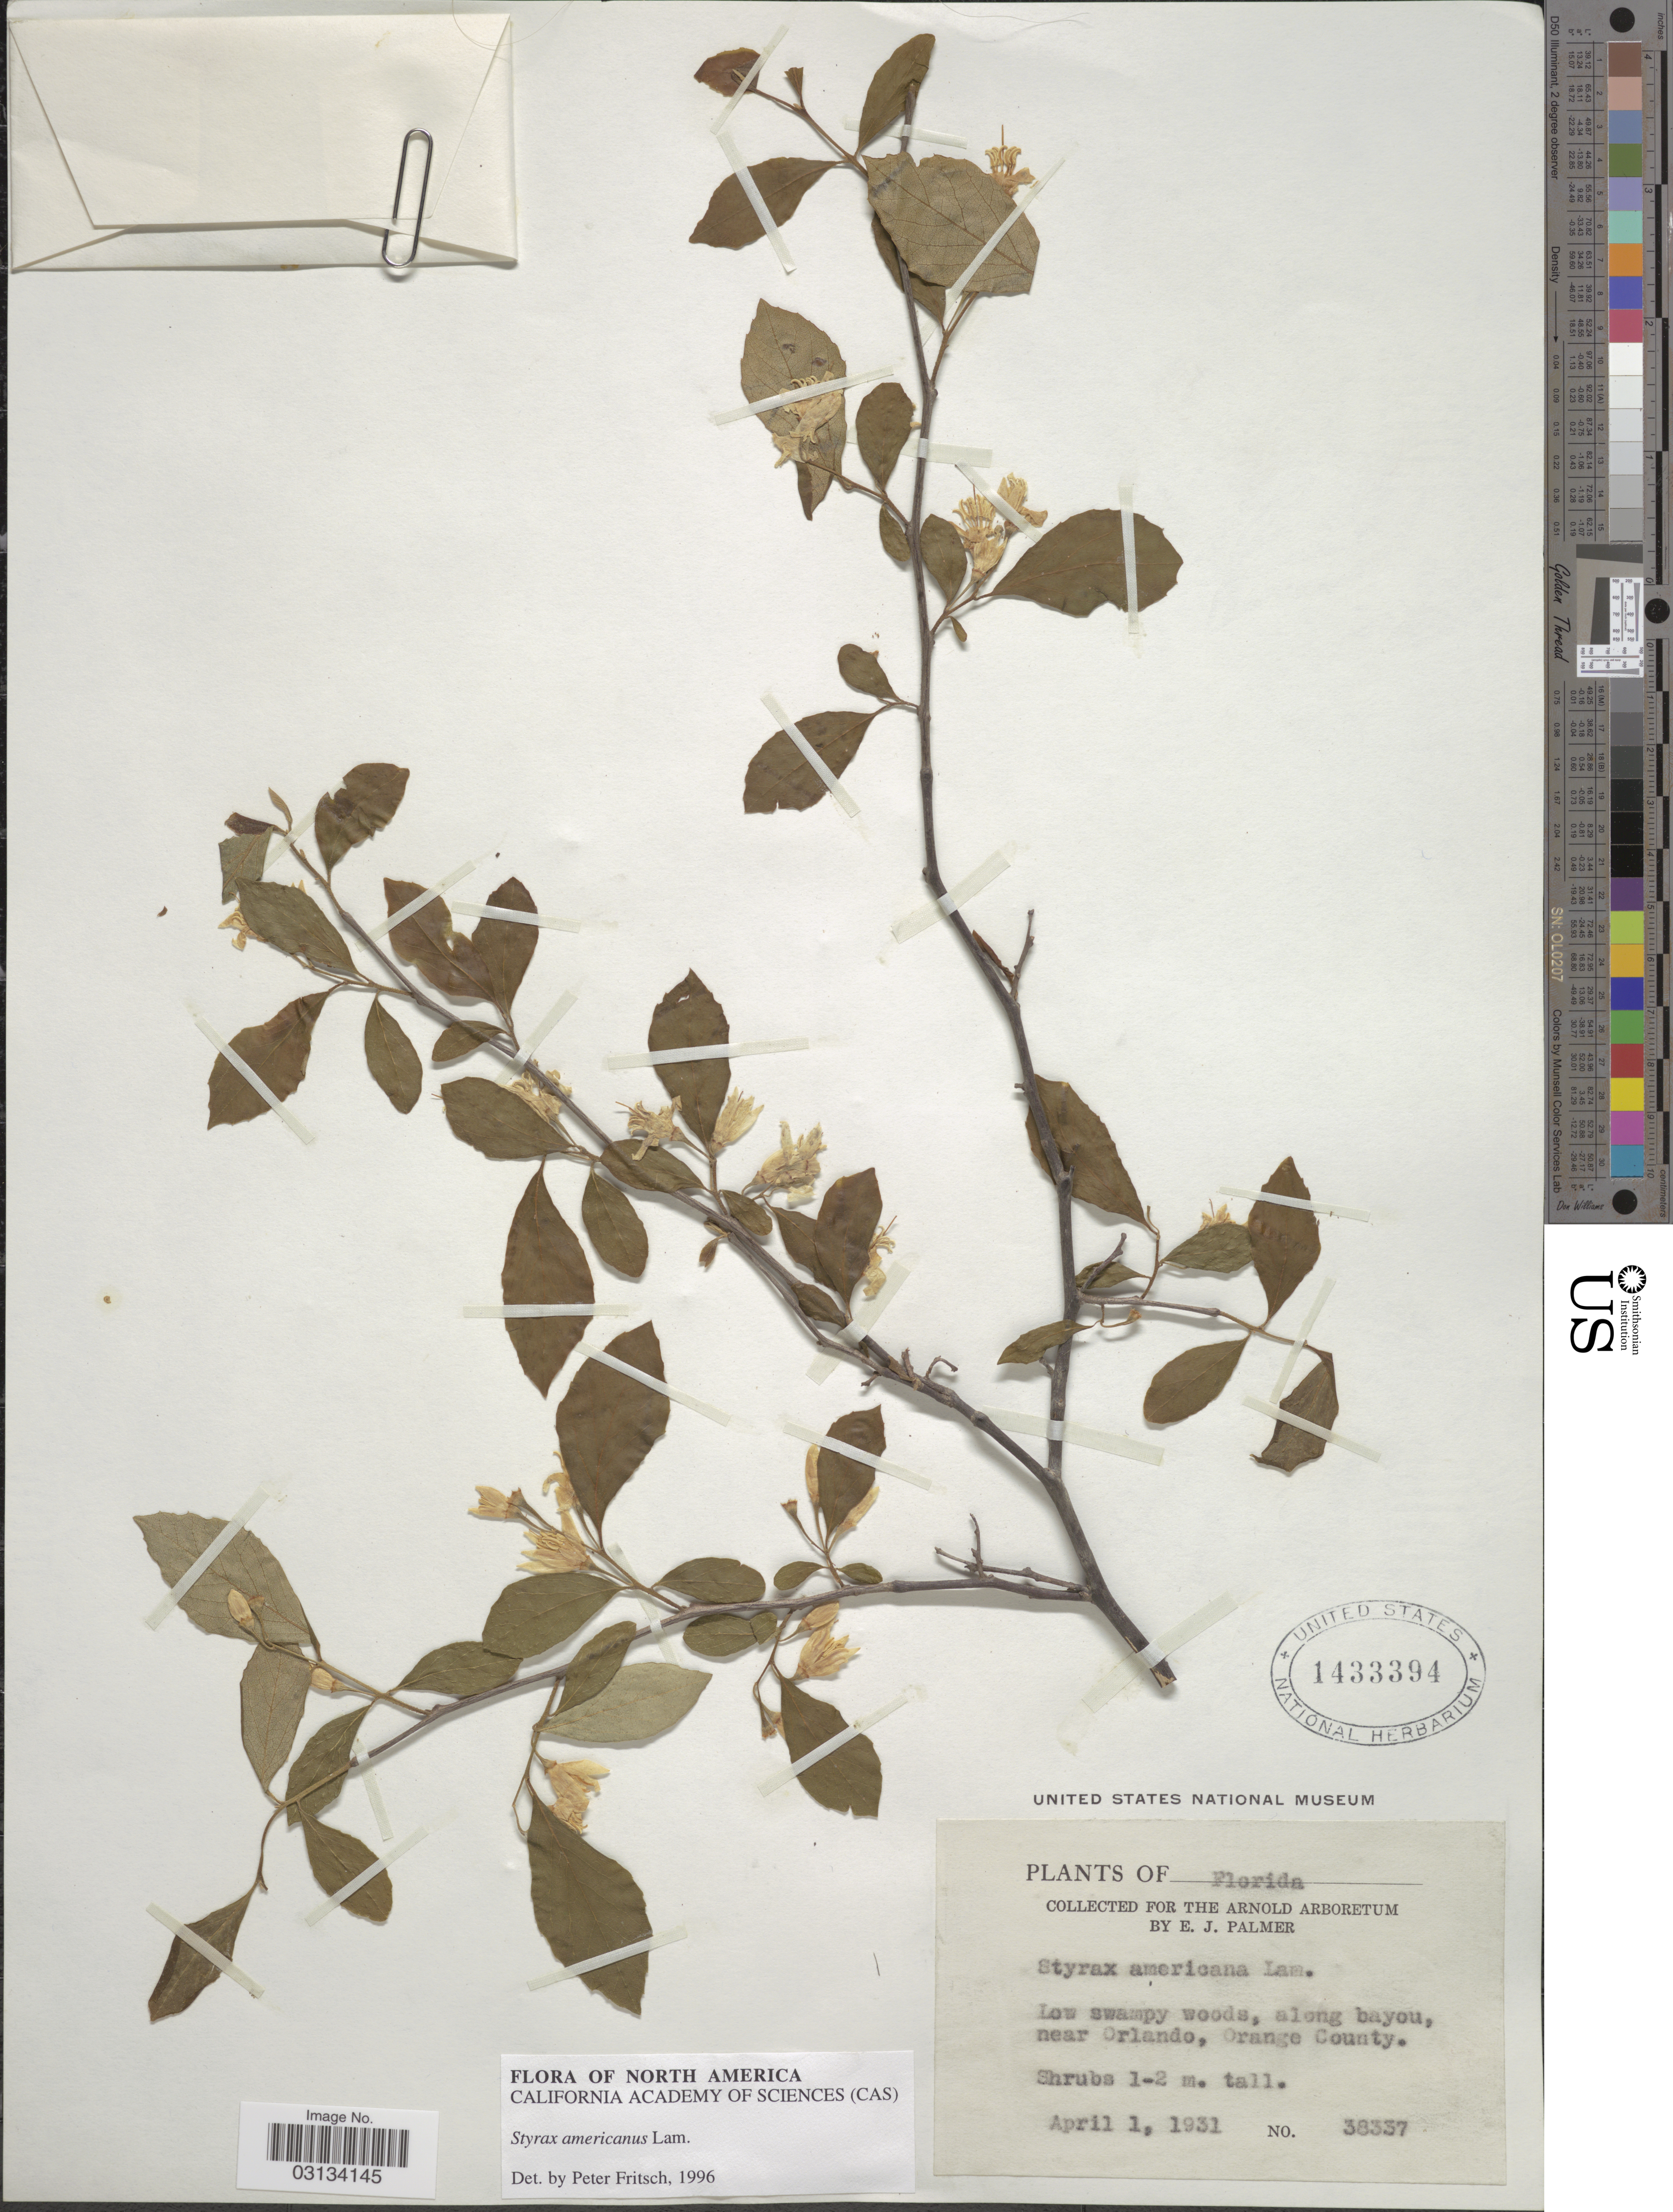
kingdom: Plantae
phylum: Tracheophyta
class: Magnoliopsida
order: Ericales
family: Styracaceae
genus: Styrax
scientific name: Styrax americanus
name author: Lam.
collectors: E. J. Palmer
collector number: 38337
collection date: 1931-04-01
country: United States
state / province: Florida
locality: Along bayou, near Orlando, Orange County.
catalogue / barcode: US 1433394